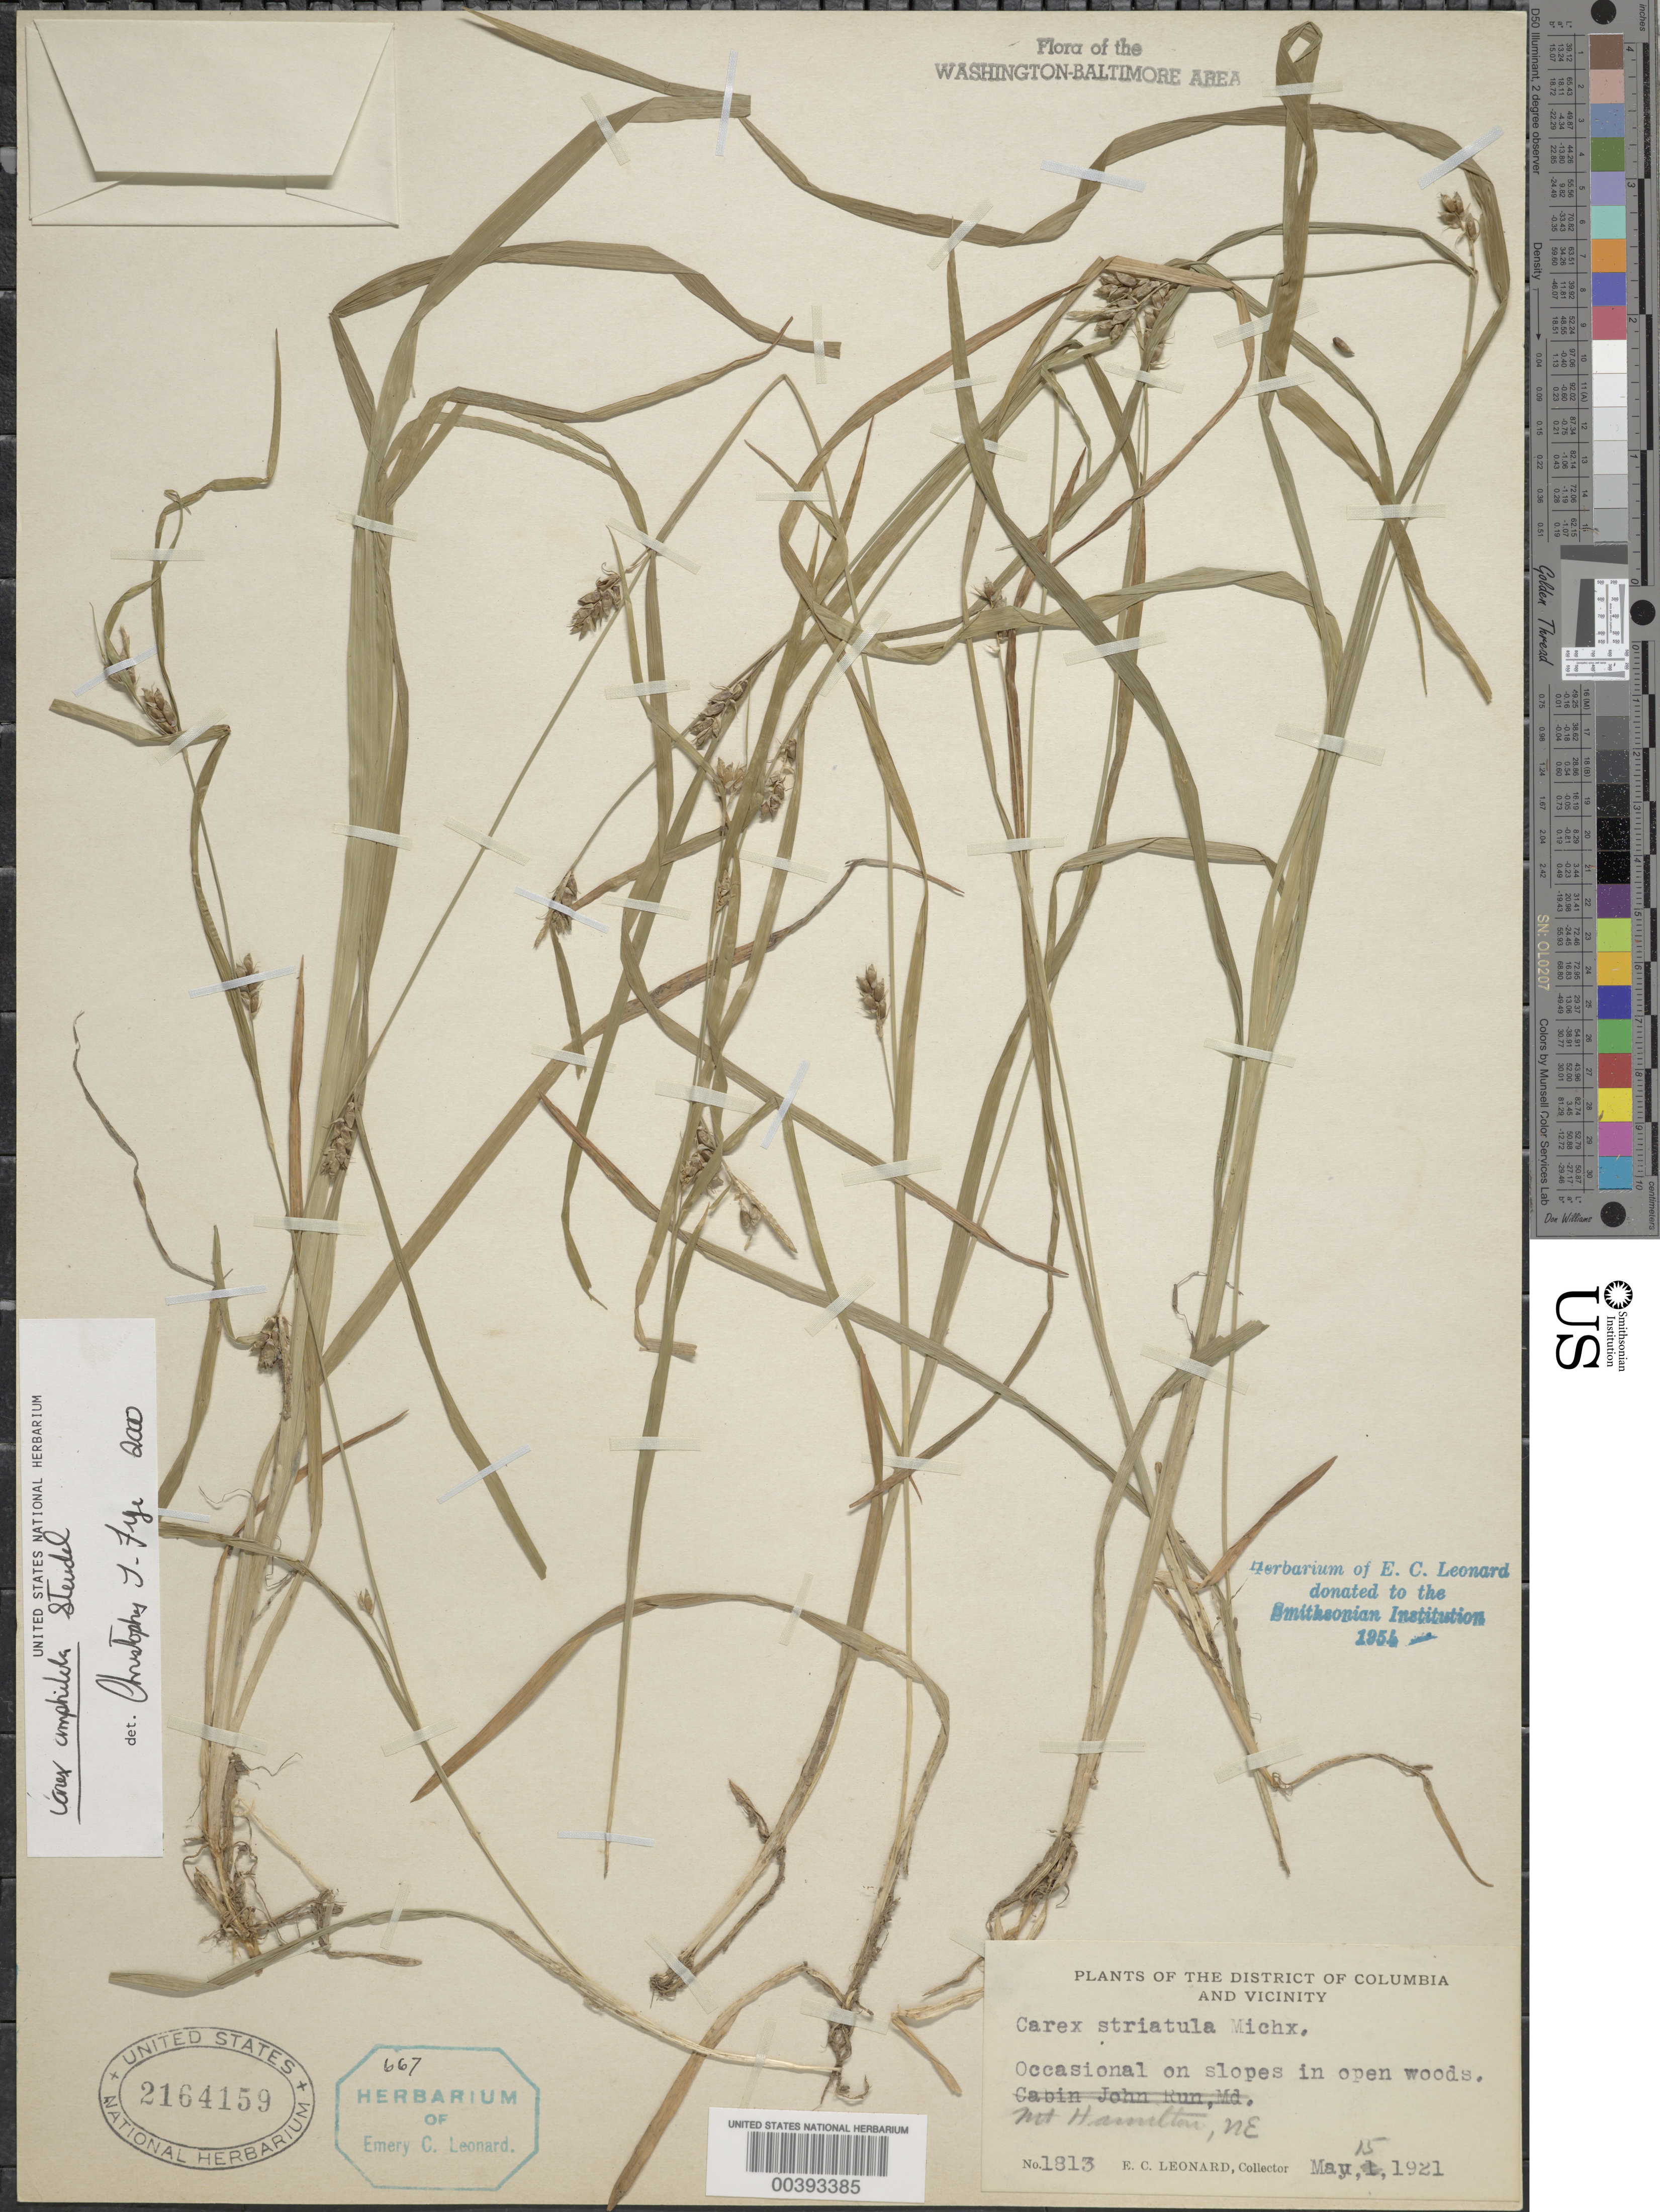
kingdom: Plantae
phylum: Tracheophyta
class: Liliopsida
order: Poales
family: Cyperaceae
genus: Carex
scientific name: Carex amphibola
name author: Steud.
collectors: E. C. Leonard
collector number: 1813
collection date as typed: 15 May 1921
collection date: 1921-05-15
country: United States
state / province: District of Columbia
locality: Mount Hamilton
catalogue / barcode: US 2164159